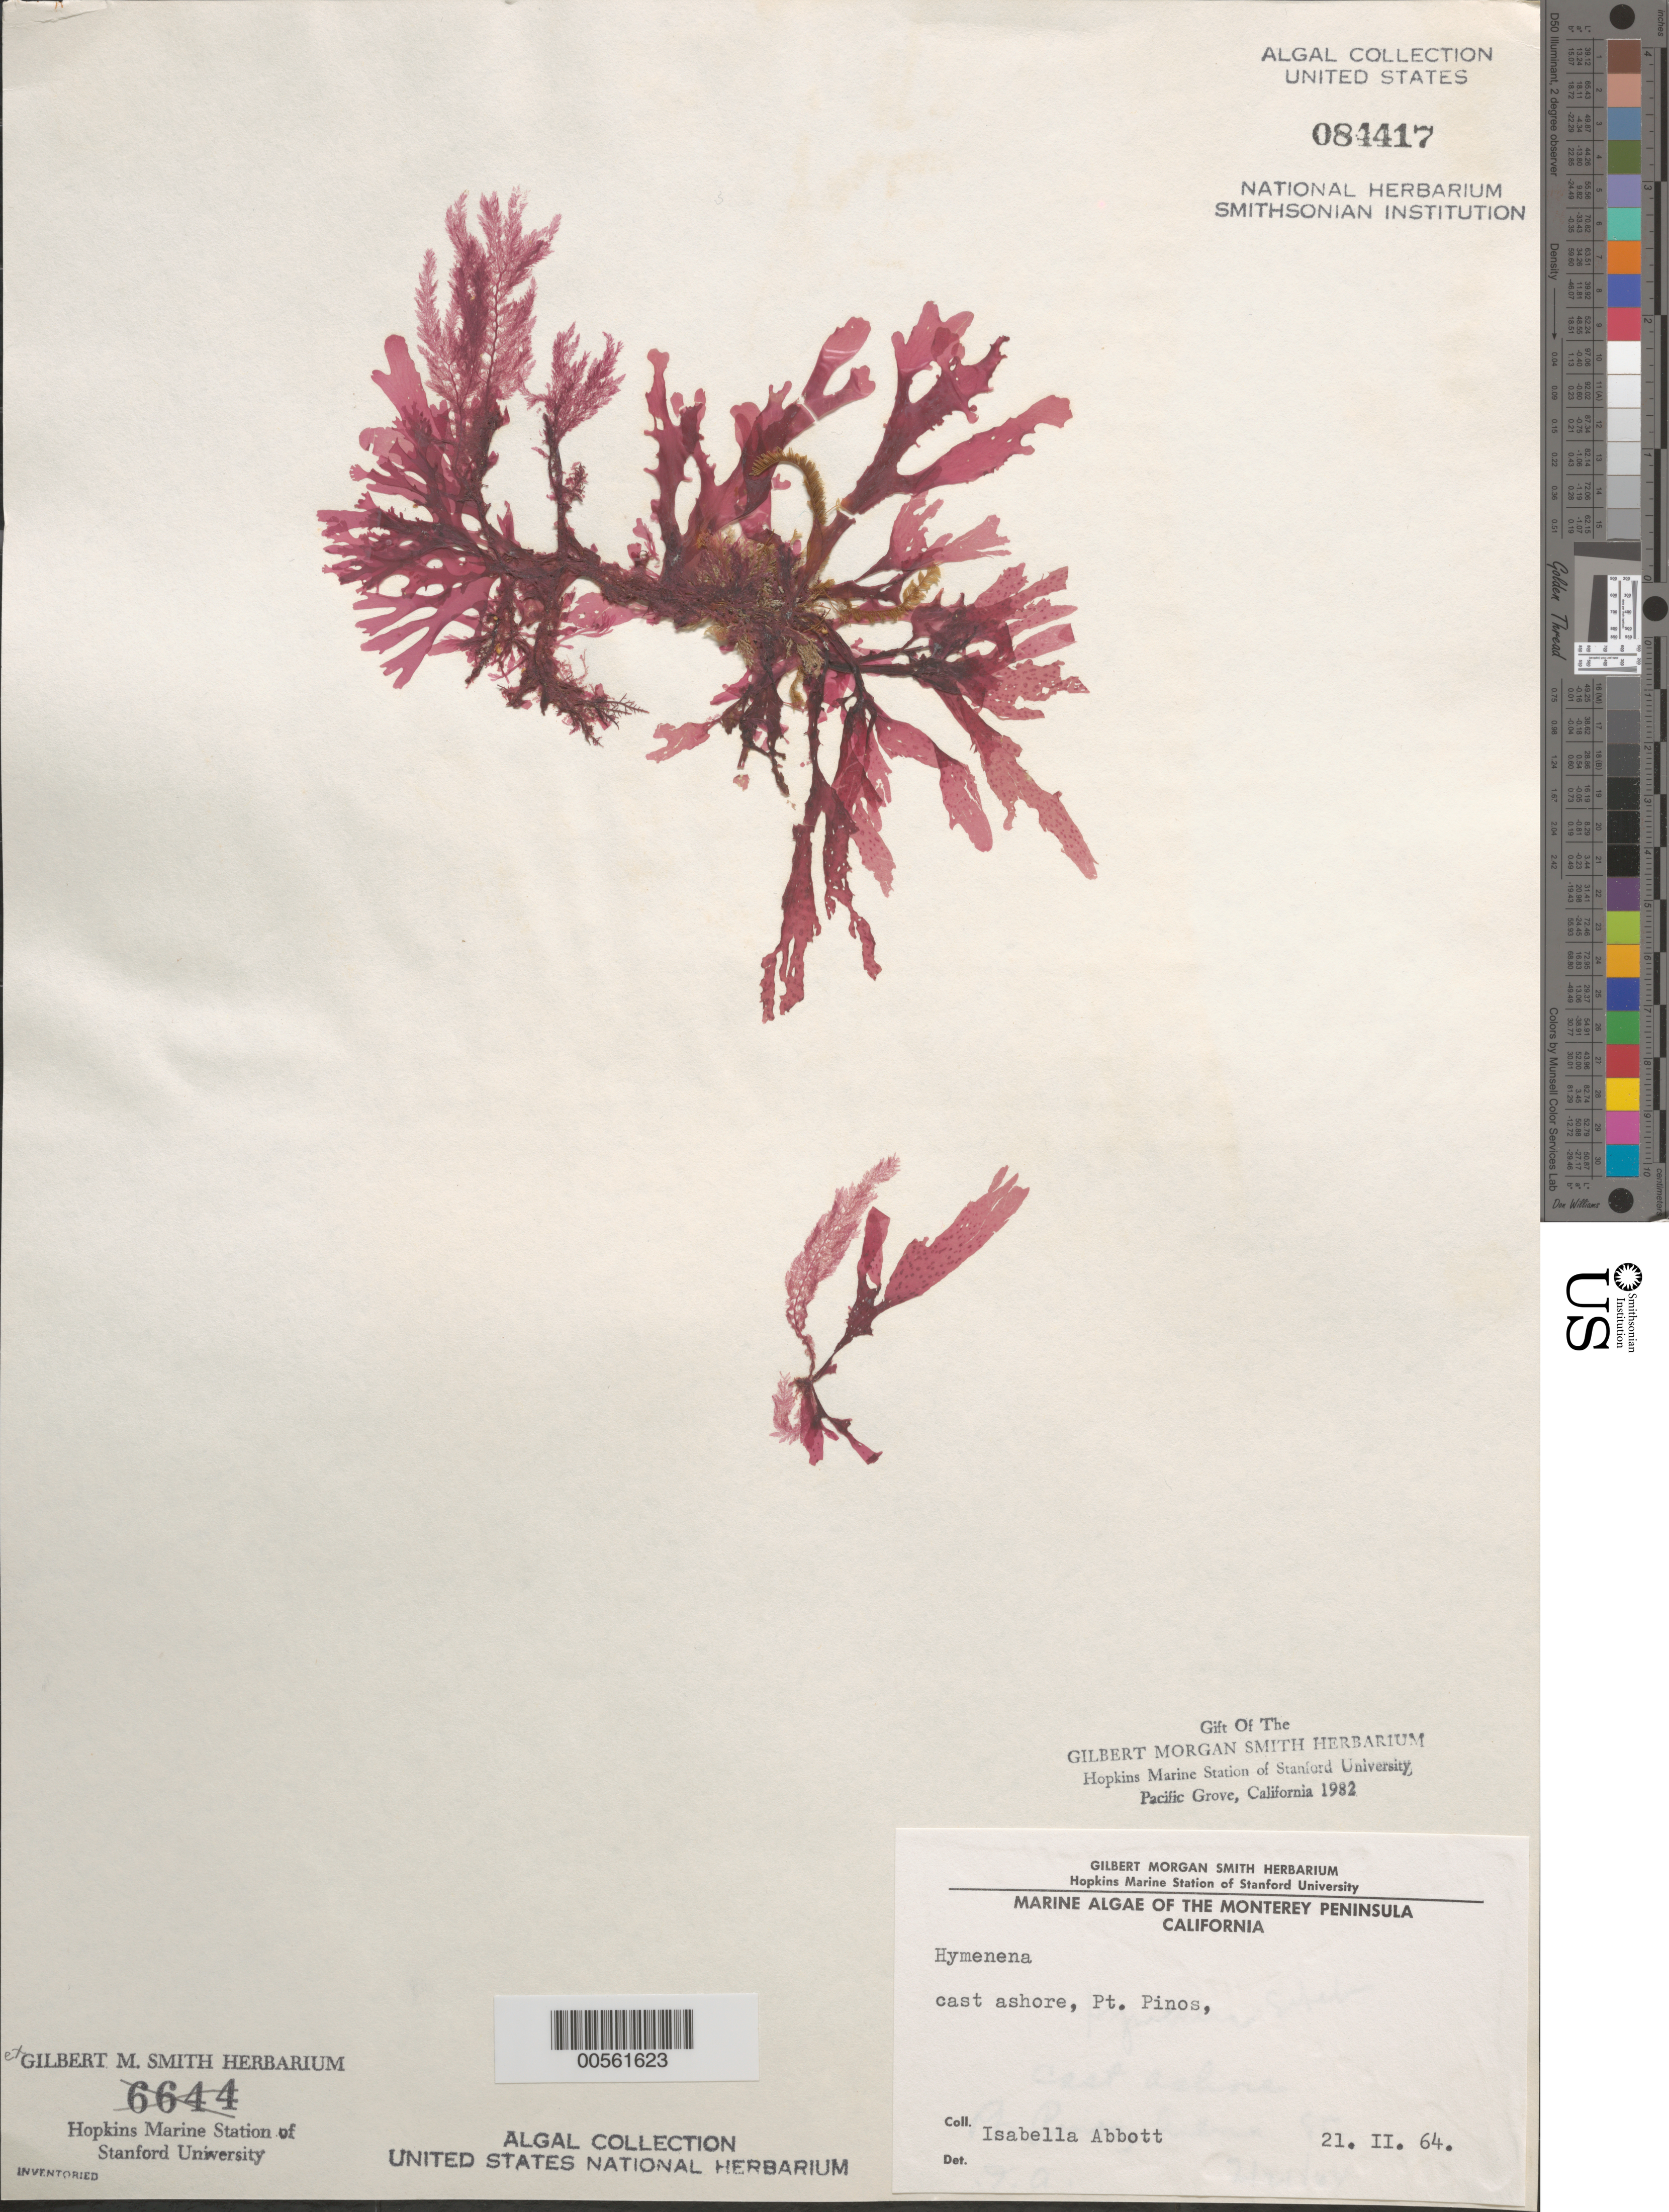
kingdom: Plantae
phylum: Rhodophyta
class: Florideophyceae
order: Ceramiales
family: Delesseriaceae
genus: Hymenena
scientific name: Hymenena sp.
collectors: I. A. Abbott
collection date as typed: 21 Feb 1964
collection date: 1964-02-21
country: United States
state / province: California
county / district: Monterey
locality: Point Pinos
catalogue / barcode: US 84417